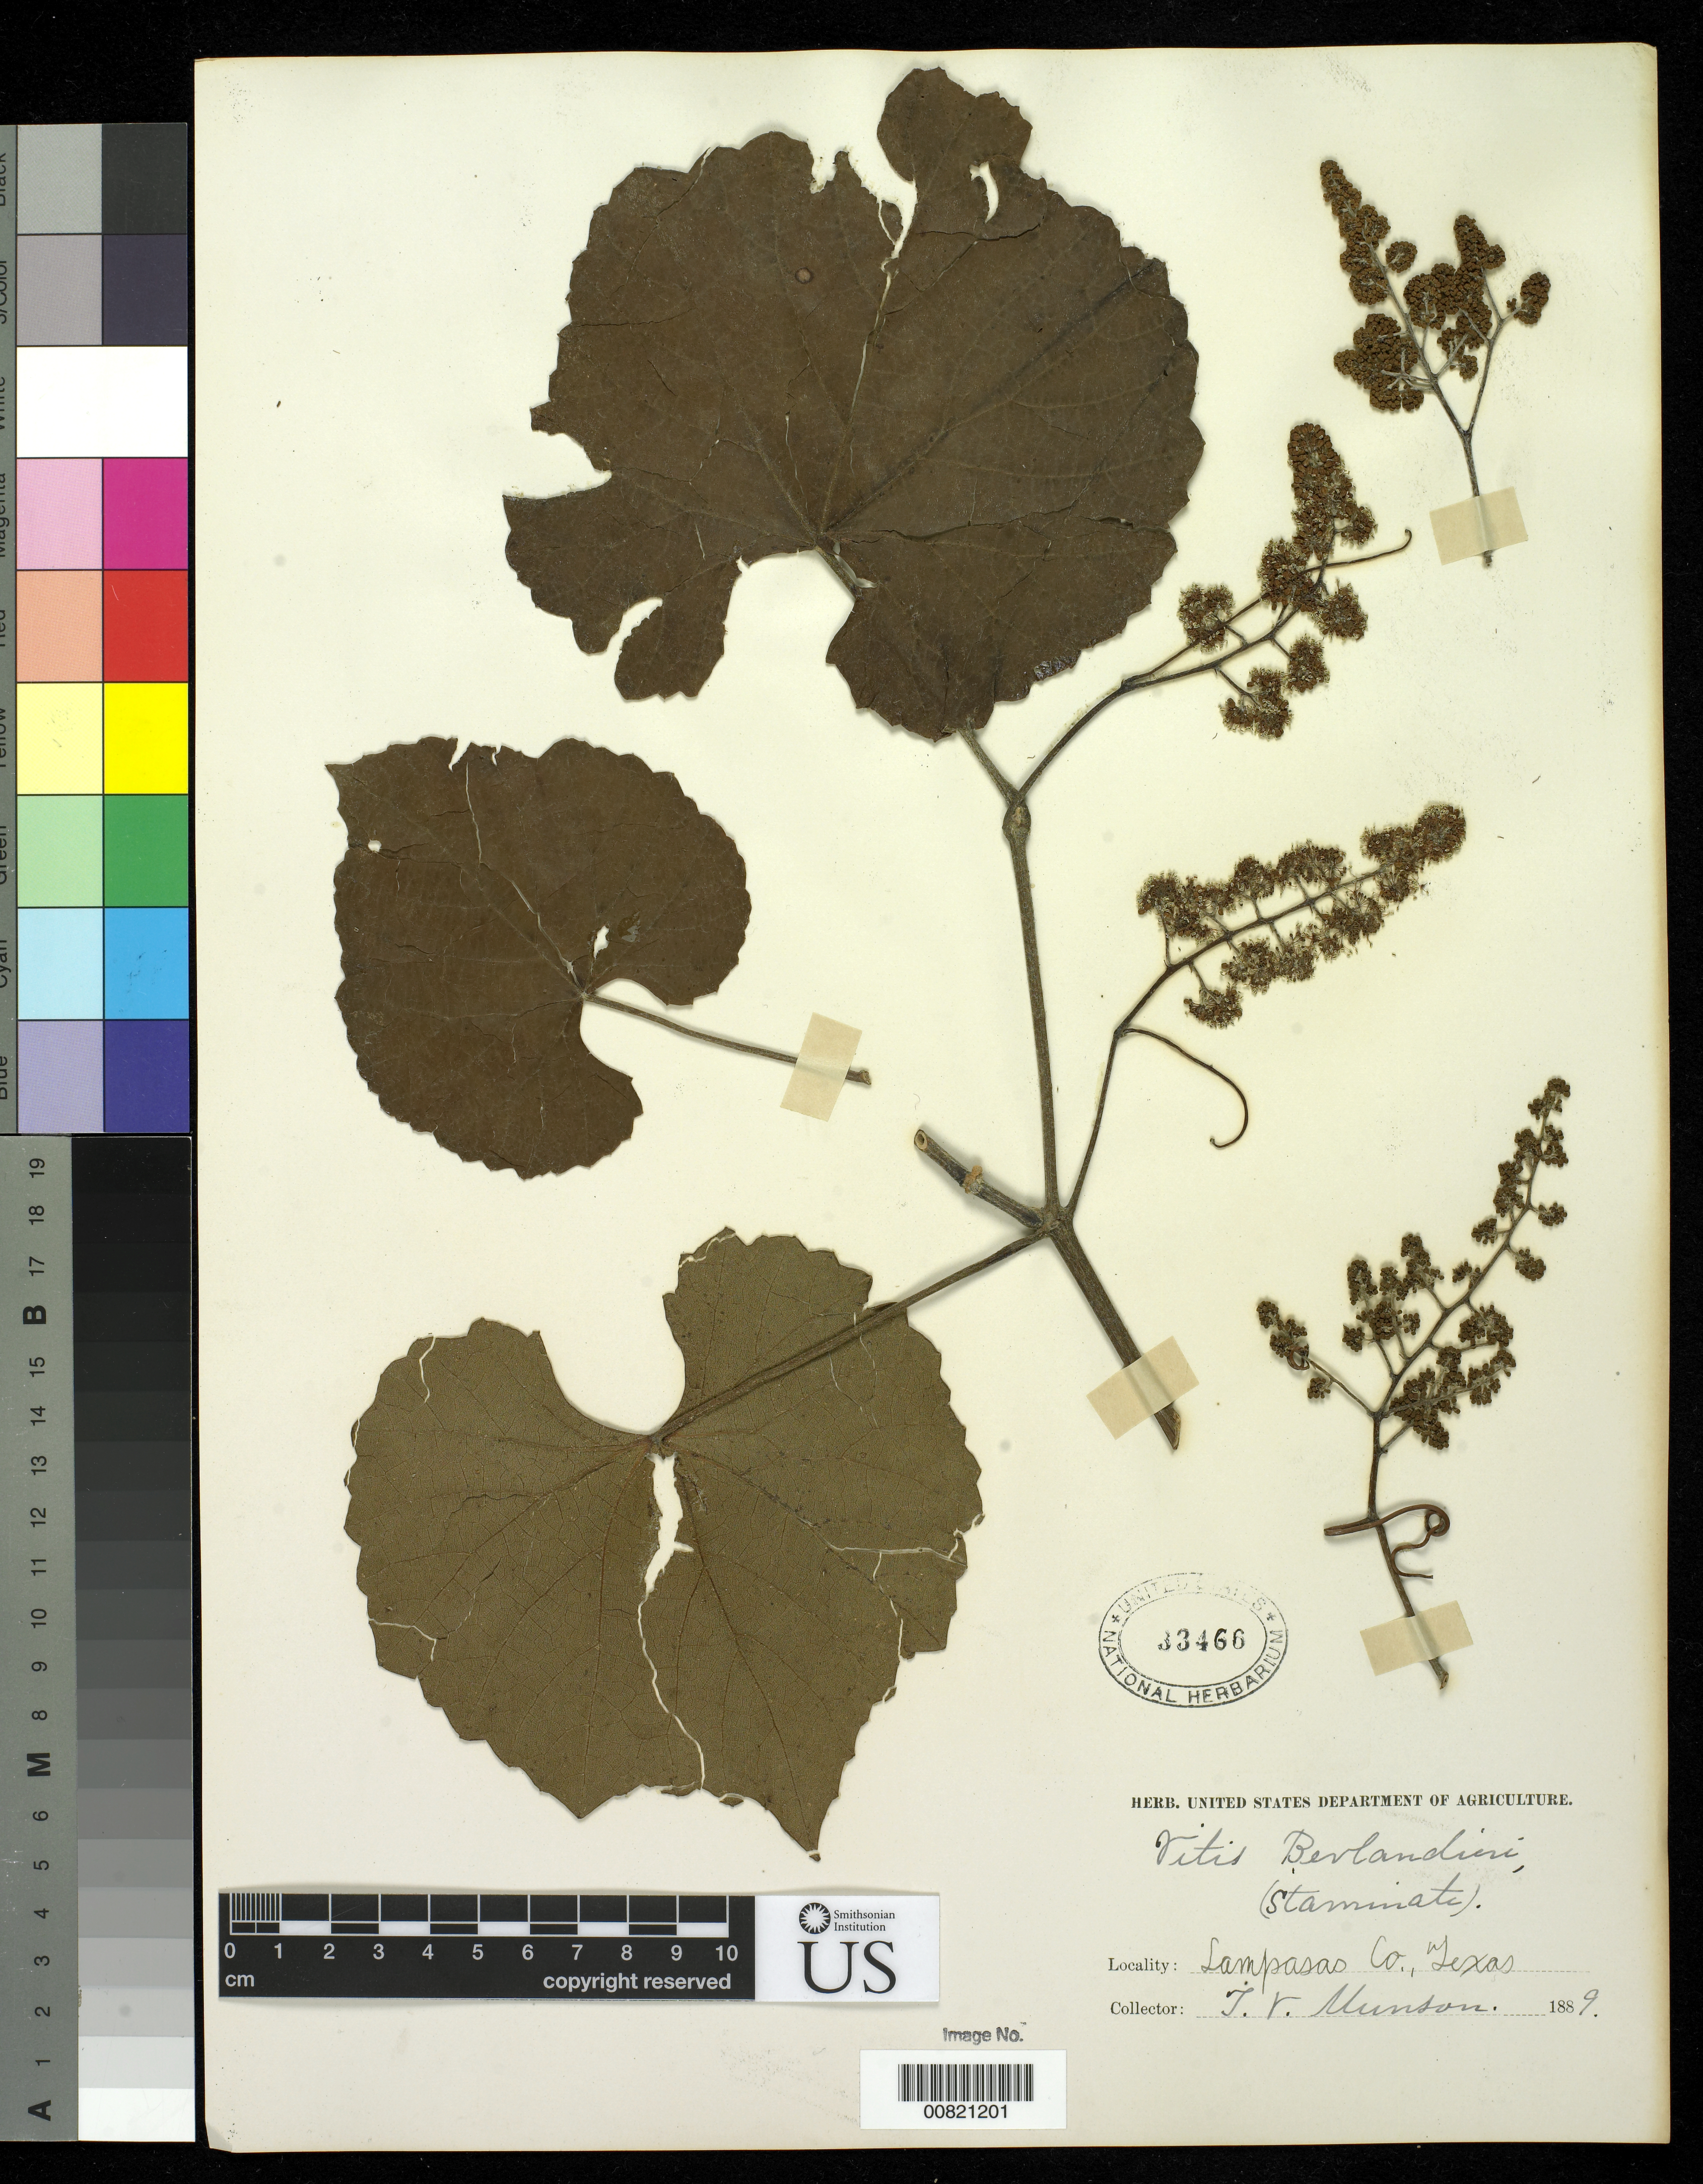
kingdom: Plantae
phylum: Tracheophyta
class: Magnoliopsida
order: Vitales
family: Vitaceae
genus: Vitis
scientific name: Vitis berlandieri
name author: Planch.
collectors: T. V. Munson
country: United States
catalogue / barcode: US 33466